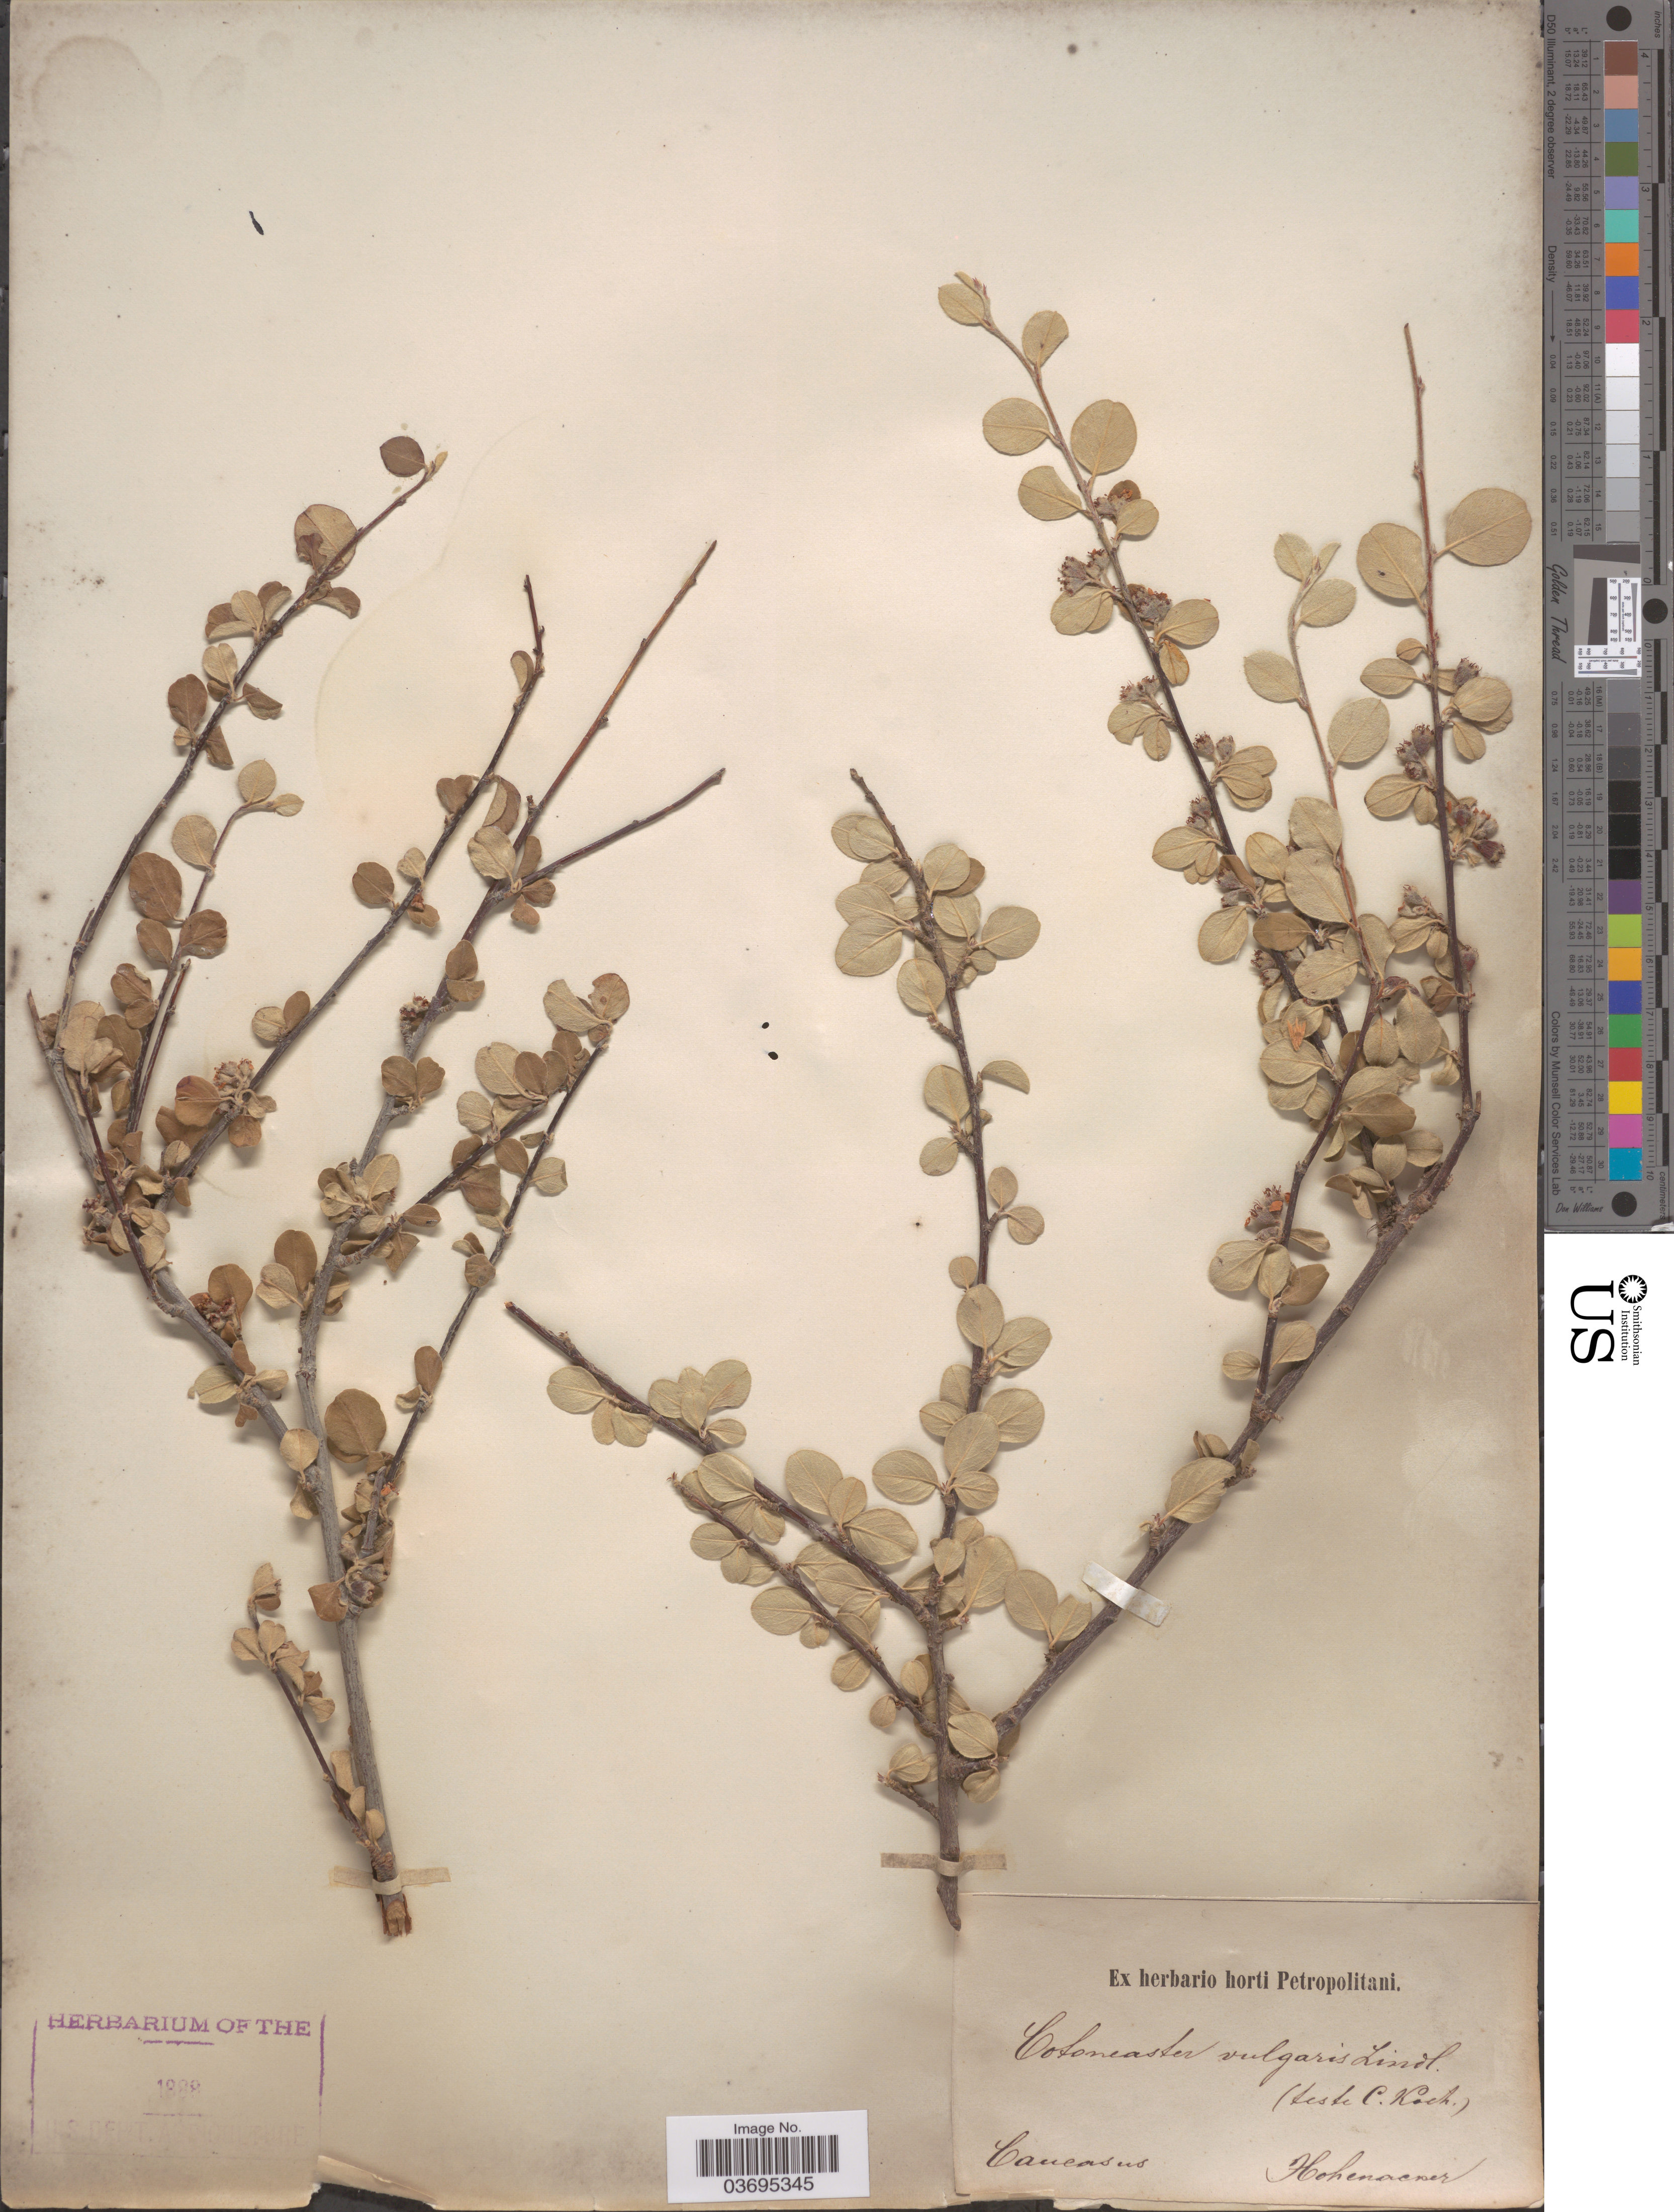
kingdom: Plantae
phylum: Tracheophyta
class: Magnoliopsida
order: Rosales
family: Rosaceae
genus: Cotoneaster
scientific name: Cotoneaster vulgaris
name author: Lindl.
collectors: Hohenacker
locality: Caucasus.